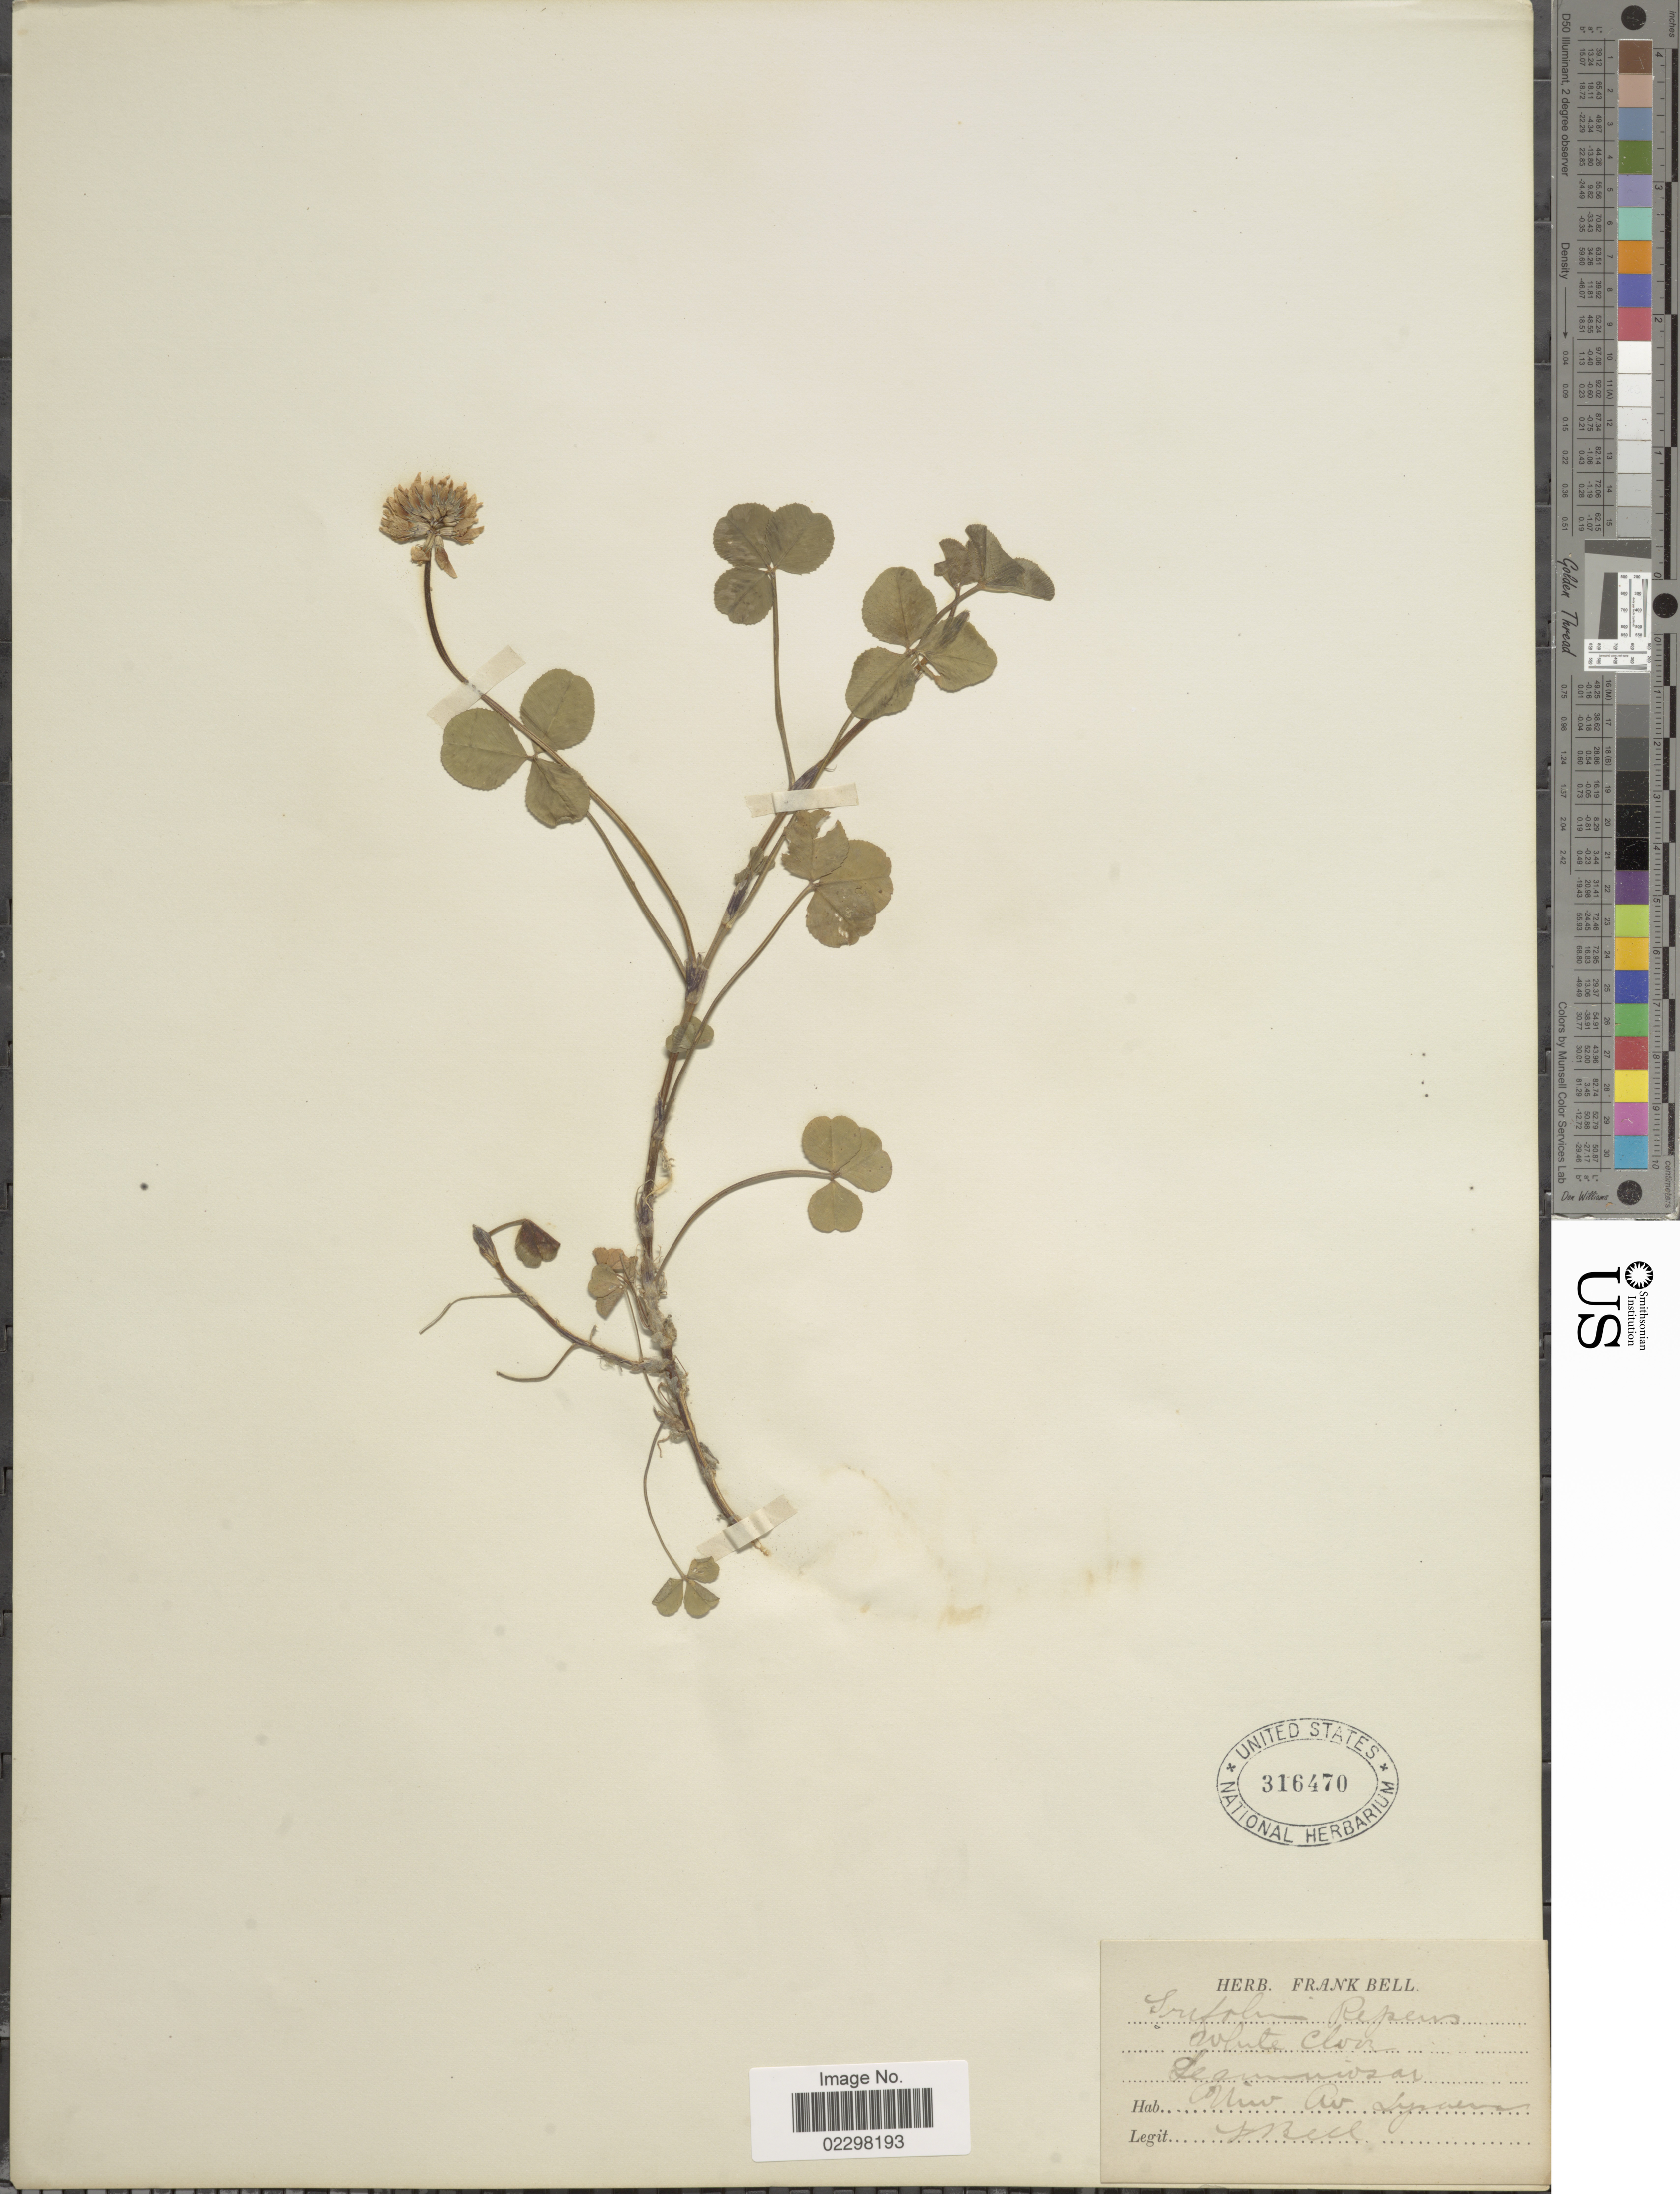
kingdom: Plantae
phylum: Tracheophyta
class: Magnoliopsida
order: Fabales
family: Fabaceae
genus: Trifolium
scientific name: Trifolium repens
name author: L.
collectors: F. Bell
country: United States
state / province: New York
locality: Univ. Av. Syracuse.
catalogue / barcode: US 316470